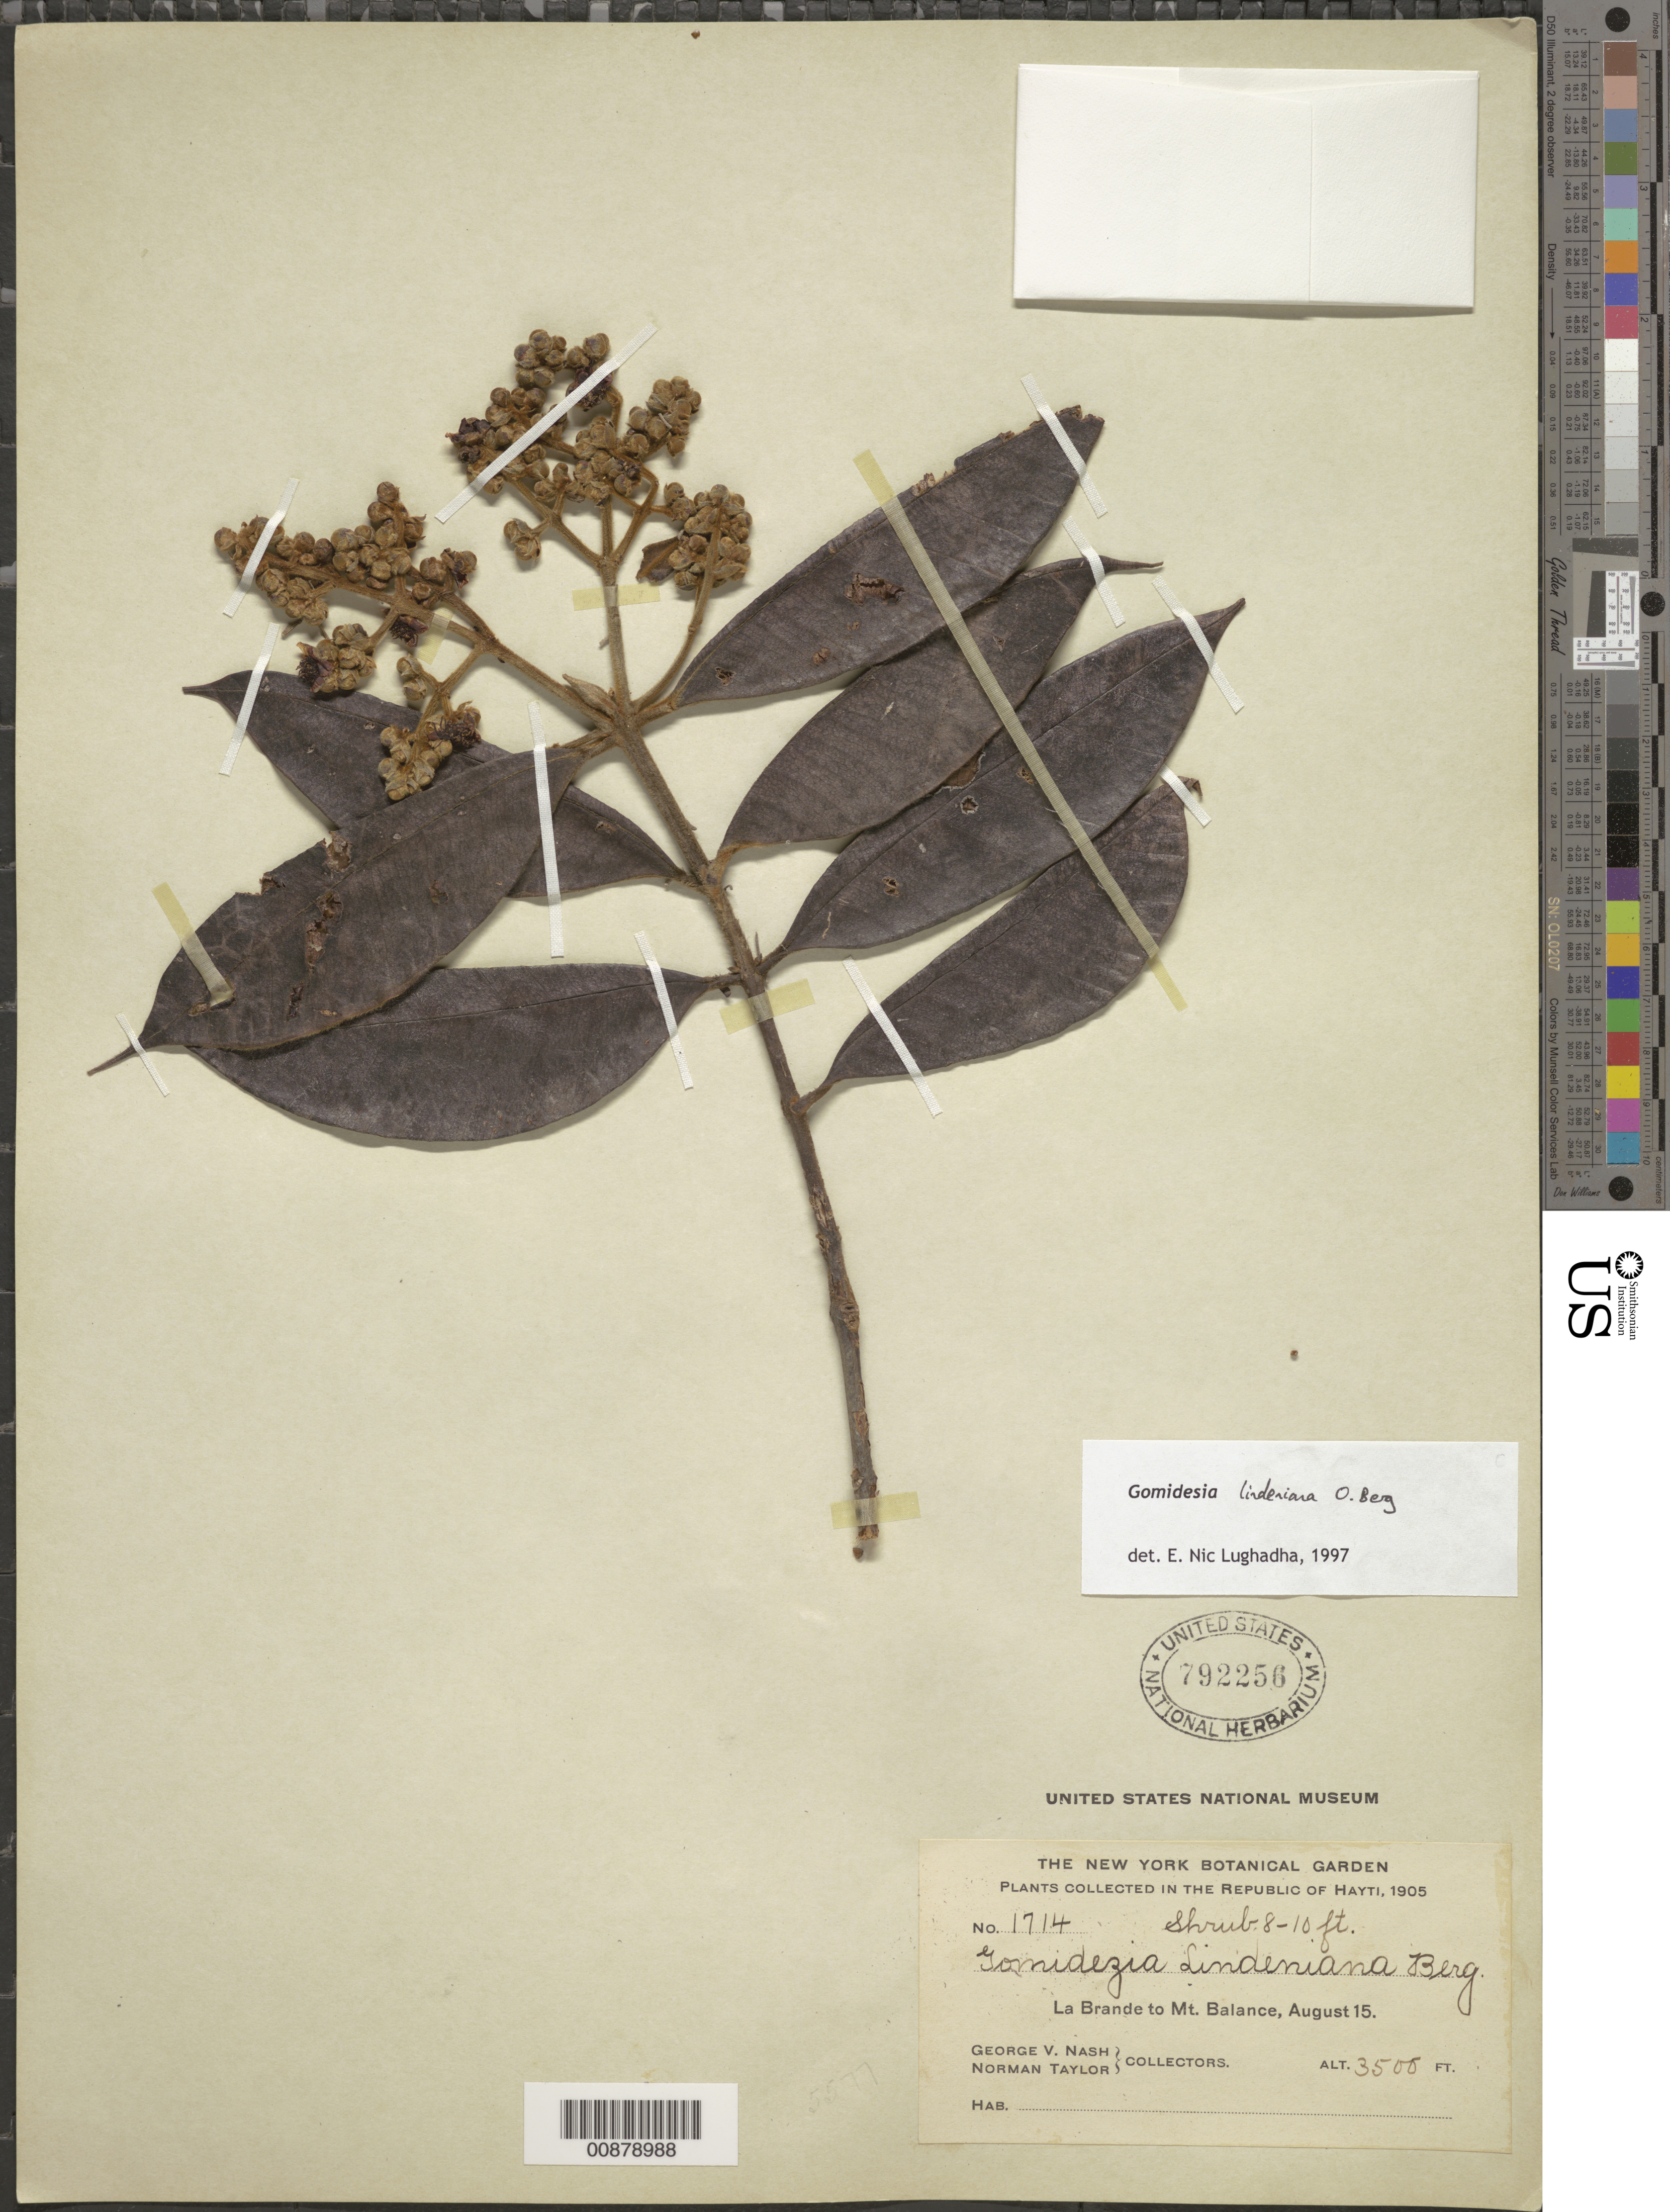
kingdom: Plantae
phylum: Tracheophyta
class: Magnoliopsida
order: Myrtales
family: Myrtaceae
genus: Myrcia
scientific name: Myrcia fenzliana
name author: O. Berg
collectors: G. V. Nash & N. Taylor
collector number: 1714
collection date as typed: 15 Aug 1905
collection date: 1905-08-15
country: Haiti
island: Hispaniola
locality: La Brande to Mt. Balance.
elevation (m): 1067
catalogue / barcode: US 792256